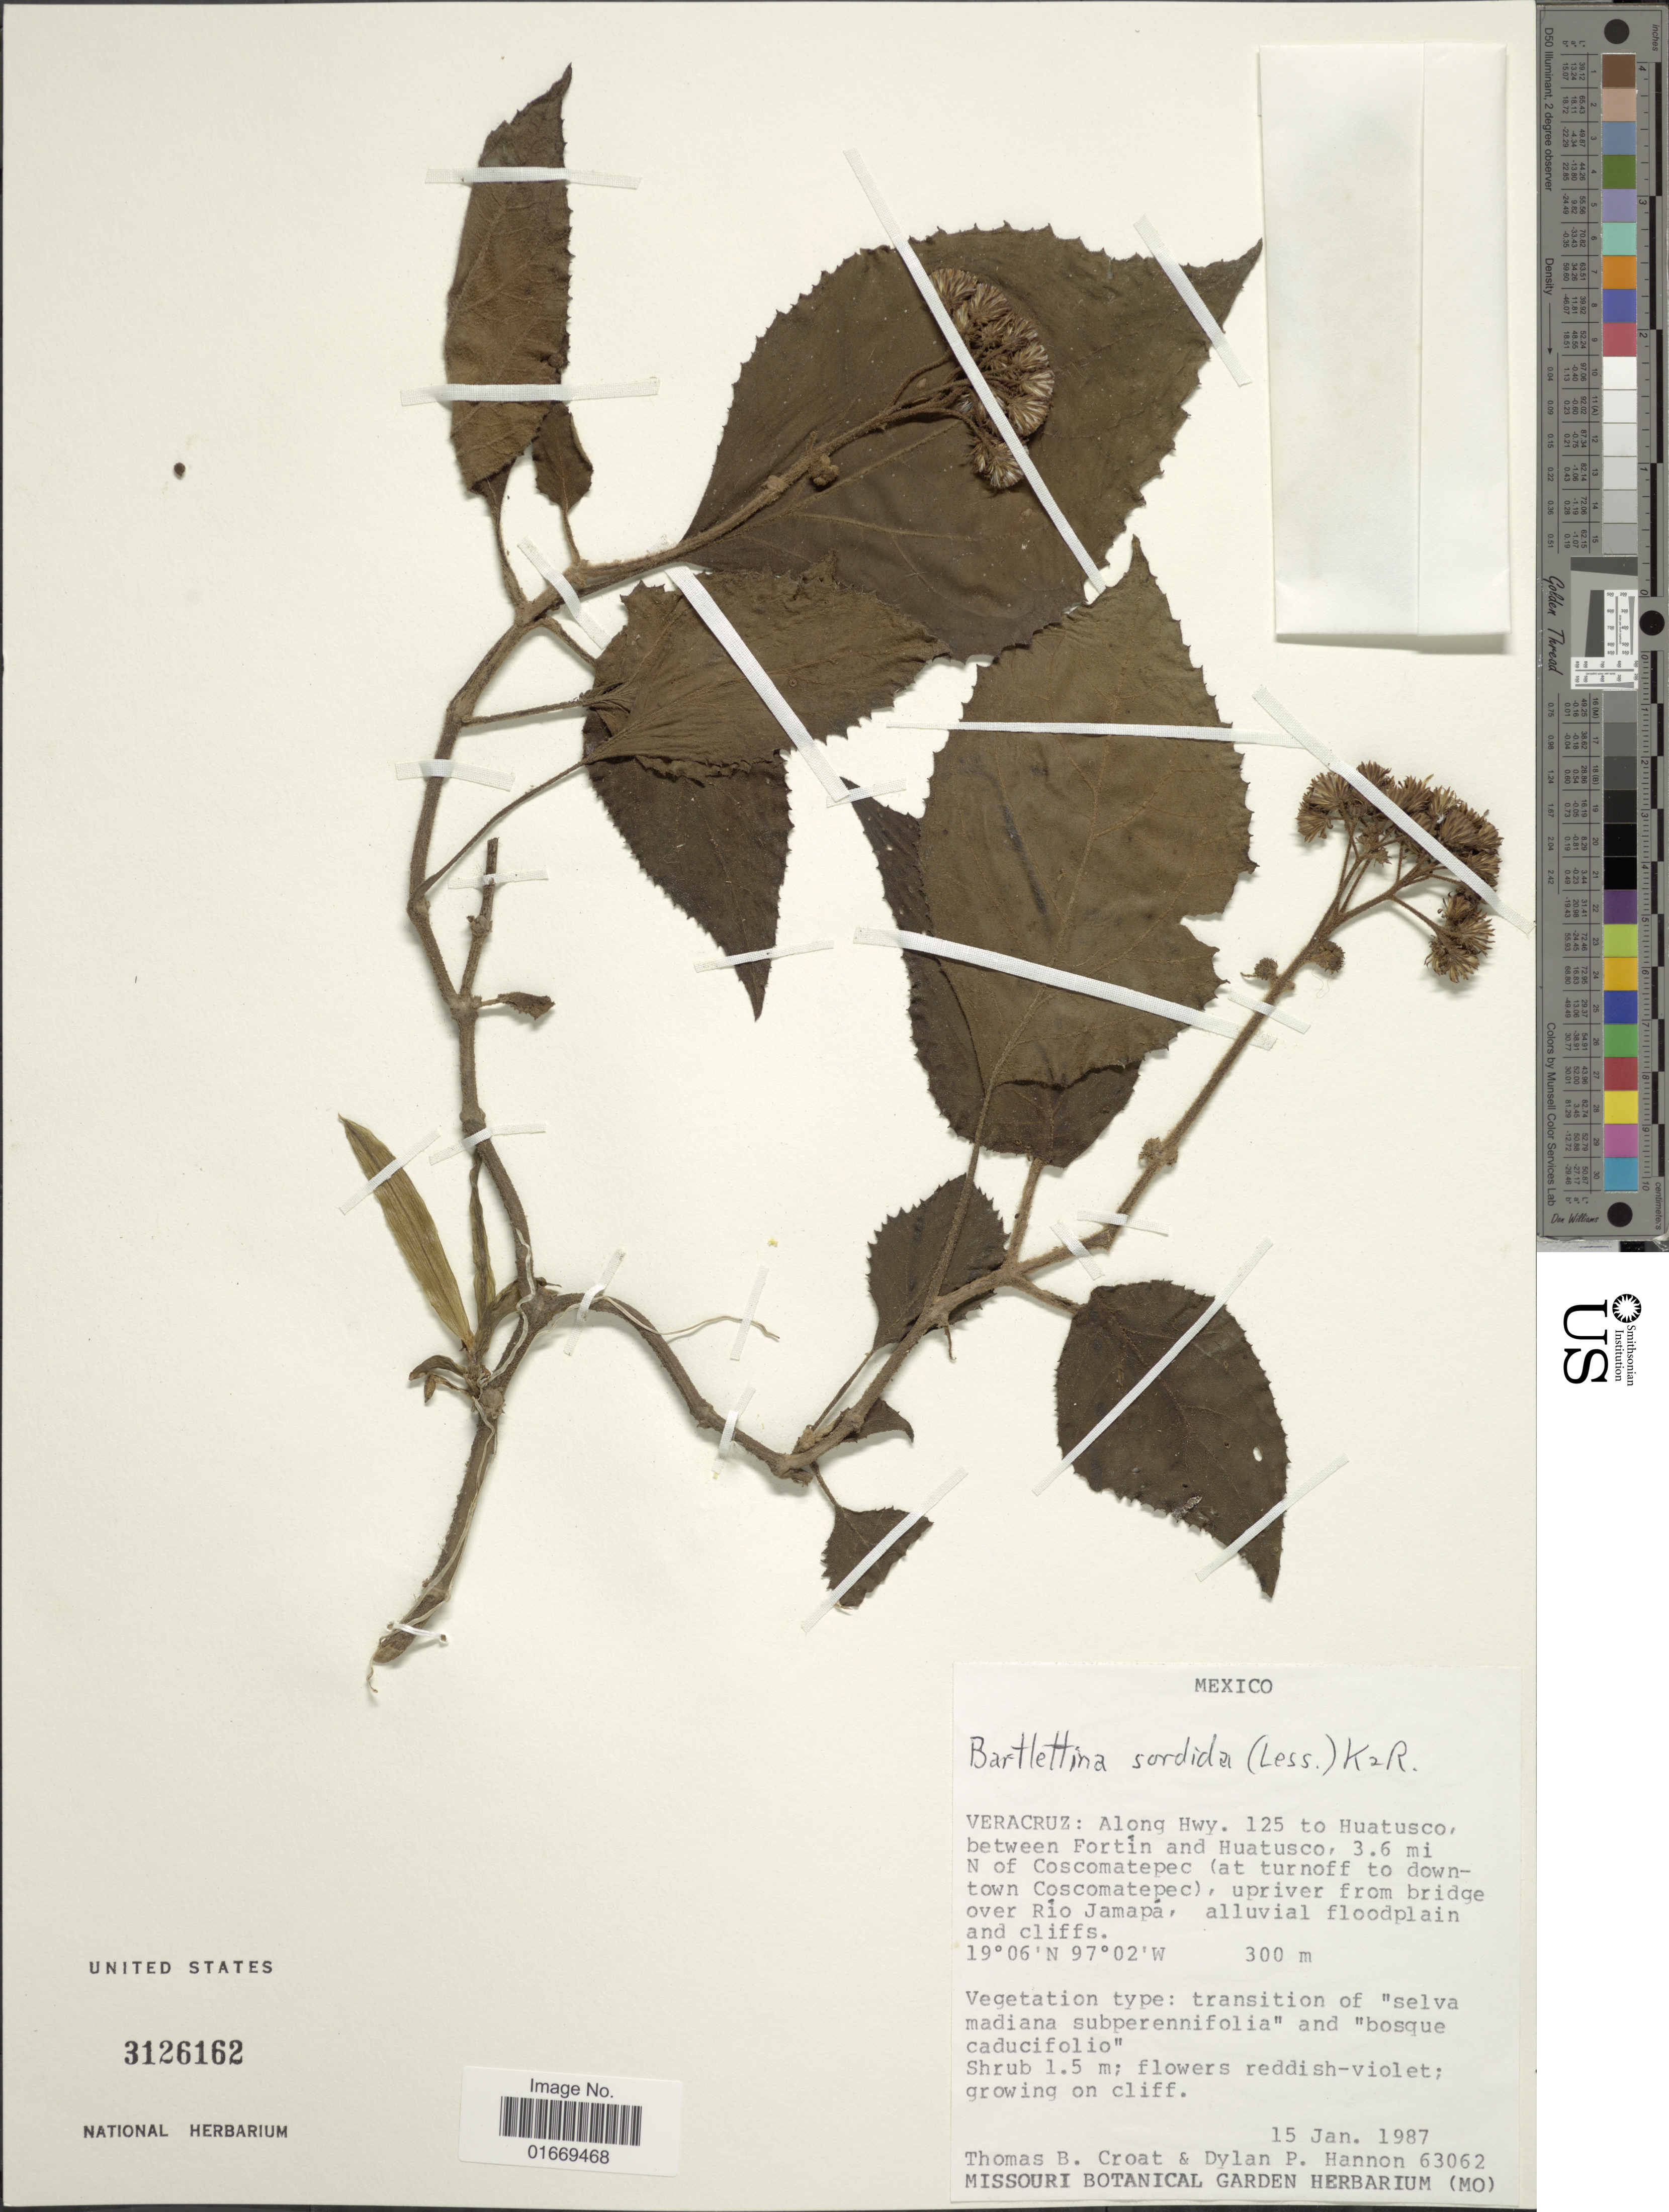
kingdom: Plantae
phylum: Tracheophyta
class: Magnoliopsida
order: Asterales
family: Asteraceae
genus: Bartlettina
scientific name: Bartlettina sordida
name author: (Less.) R.M. King & H. Rob.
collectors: T. B. Croat & D. Hannon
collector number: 63062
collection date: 1987-01-15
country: Mexico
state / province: Veracruz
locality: Veracruz: Along Hwy. 125 to Huatusco between Fortín and Huatusco, 3.6 mi N of Coscomatepec (at turnoff to downtown Coscomatepec), upriver from bridge over Río Jamapa, alluvial floodplain and cliffs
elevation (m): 300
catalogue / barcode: US 3126162